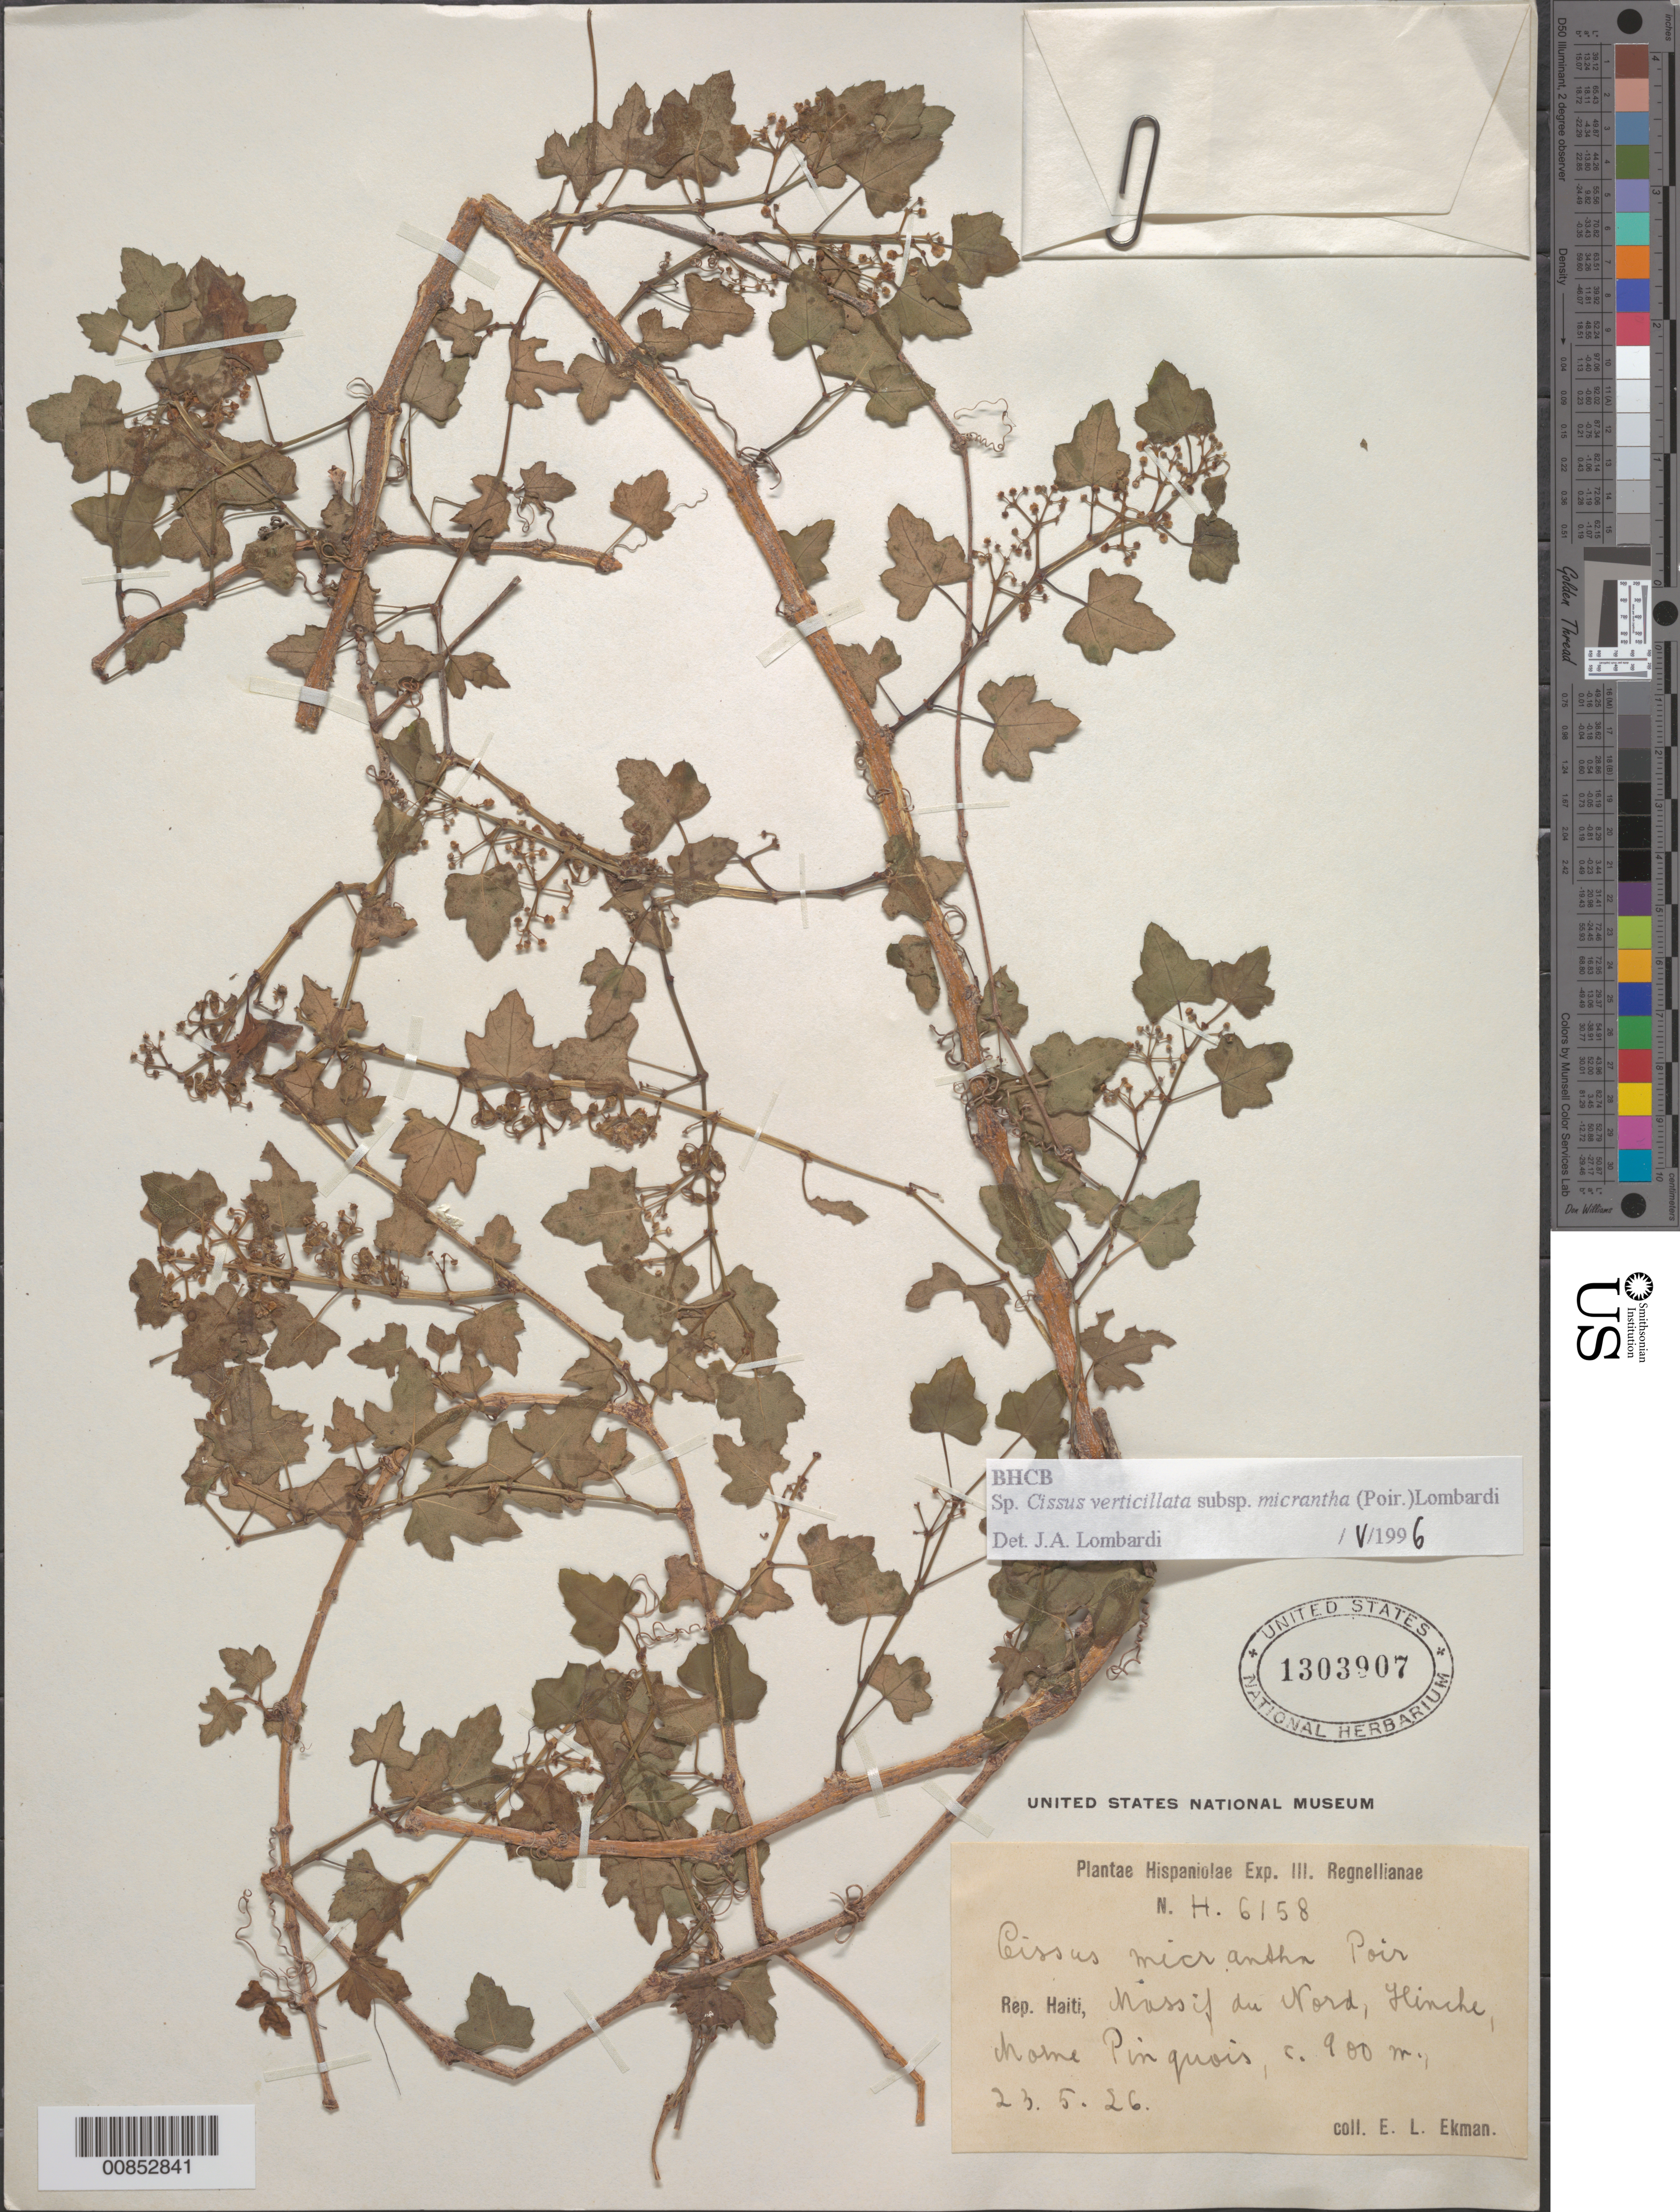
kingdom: Plantae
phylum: Tracheophyta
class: Magnoliopsida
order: Vitales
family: Vitaceae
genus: Cissus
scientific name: Cissus verticillata subsp. micrantha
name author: (Poir.) Lombardi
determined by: Lombardi, Julio A.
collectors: E. L. Ekman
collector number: H 6158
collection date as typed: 23 May 1926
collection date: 1926-05-23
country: Haiti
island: Hispaniola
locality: Massif du Nord, Hinche, Morne Pinquois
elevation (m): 900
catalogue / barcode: US 1303907